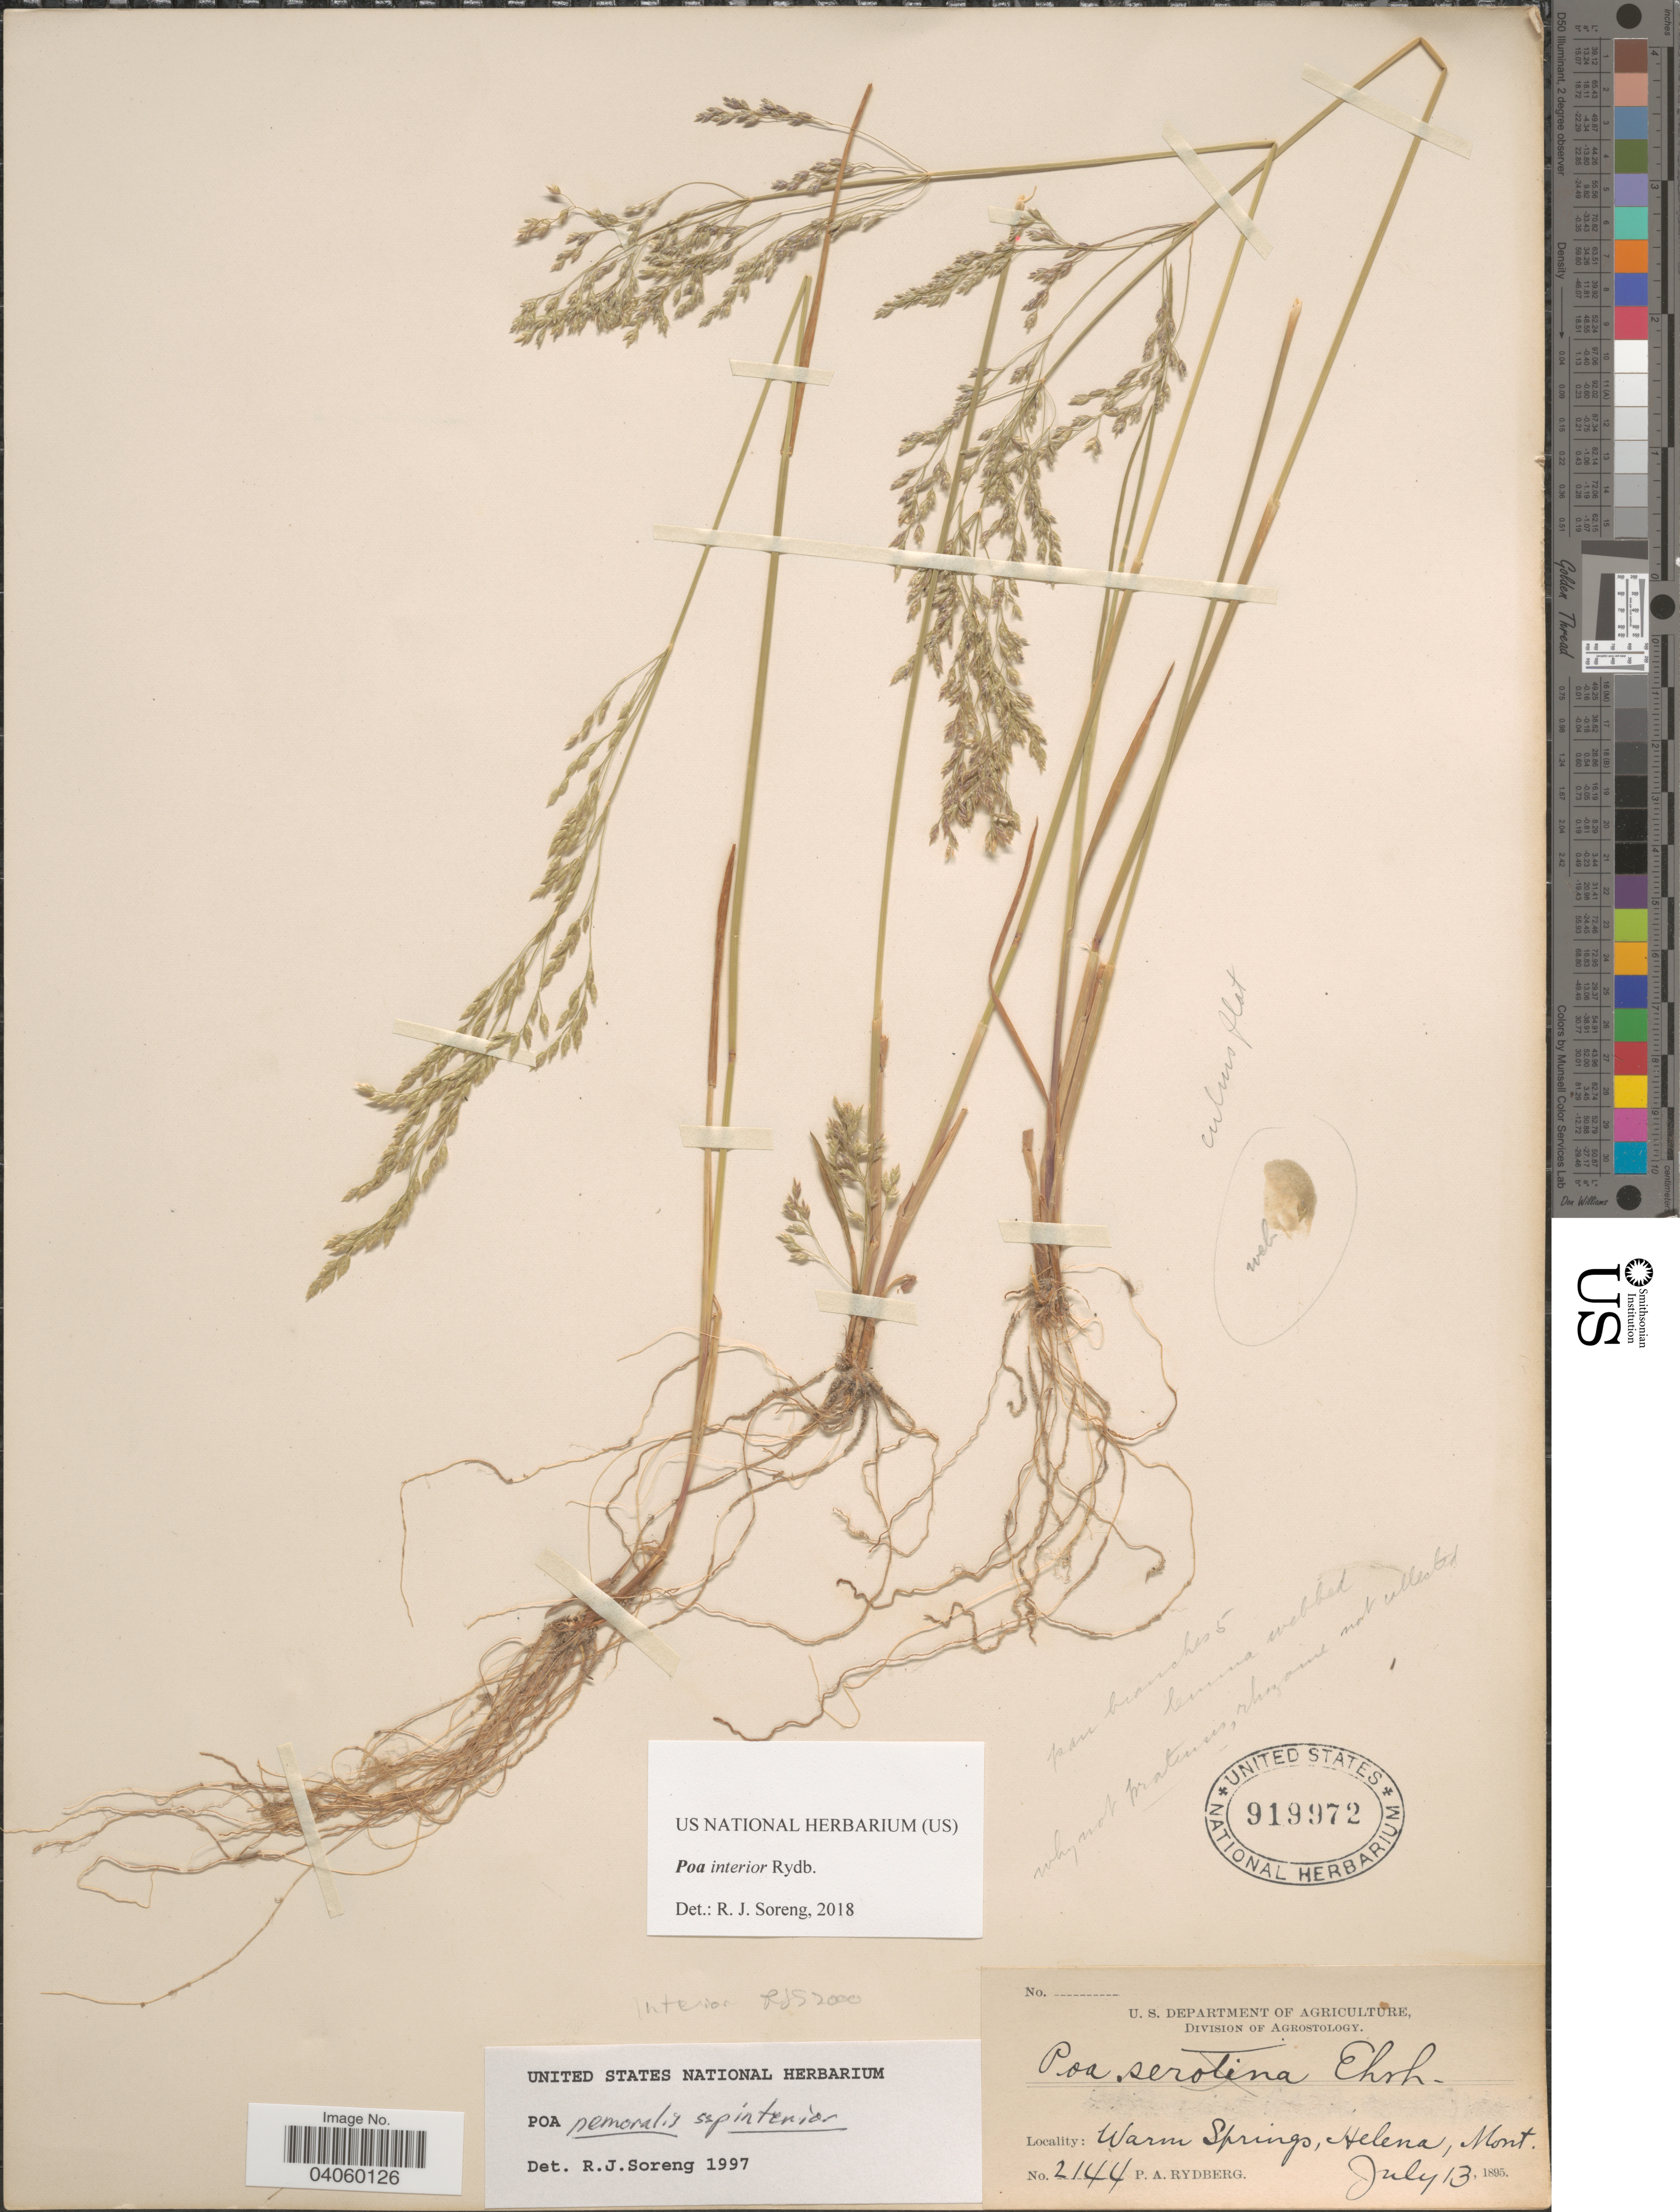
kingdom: Plantae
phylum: Tracheophyta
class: Liliopsida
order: Poales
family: Poaceae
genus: Poa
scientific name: Poa interior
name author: Rydb.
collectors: P. A. Rydberg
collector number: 2144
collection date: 1895-07-13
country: United States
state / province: Montana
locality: Warm Springs, Helena.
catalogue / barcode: US 919972